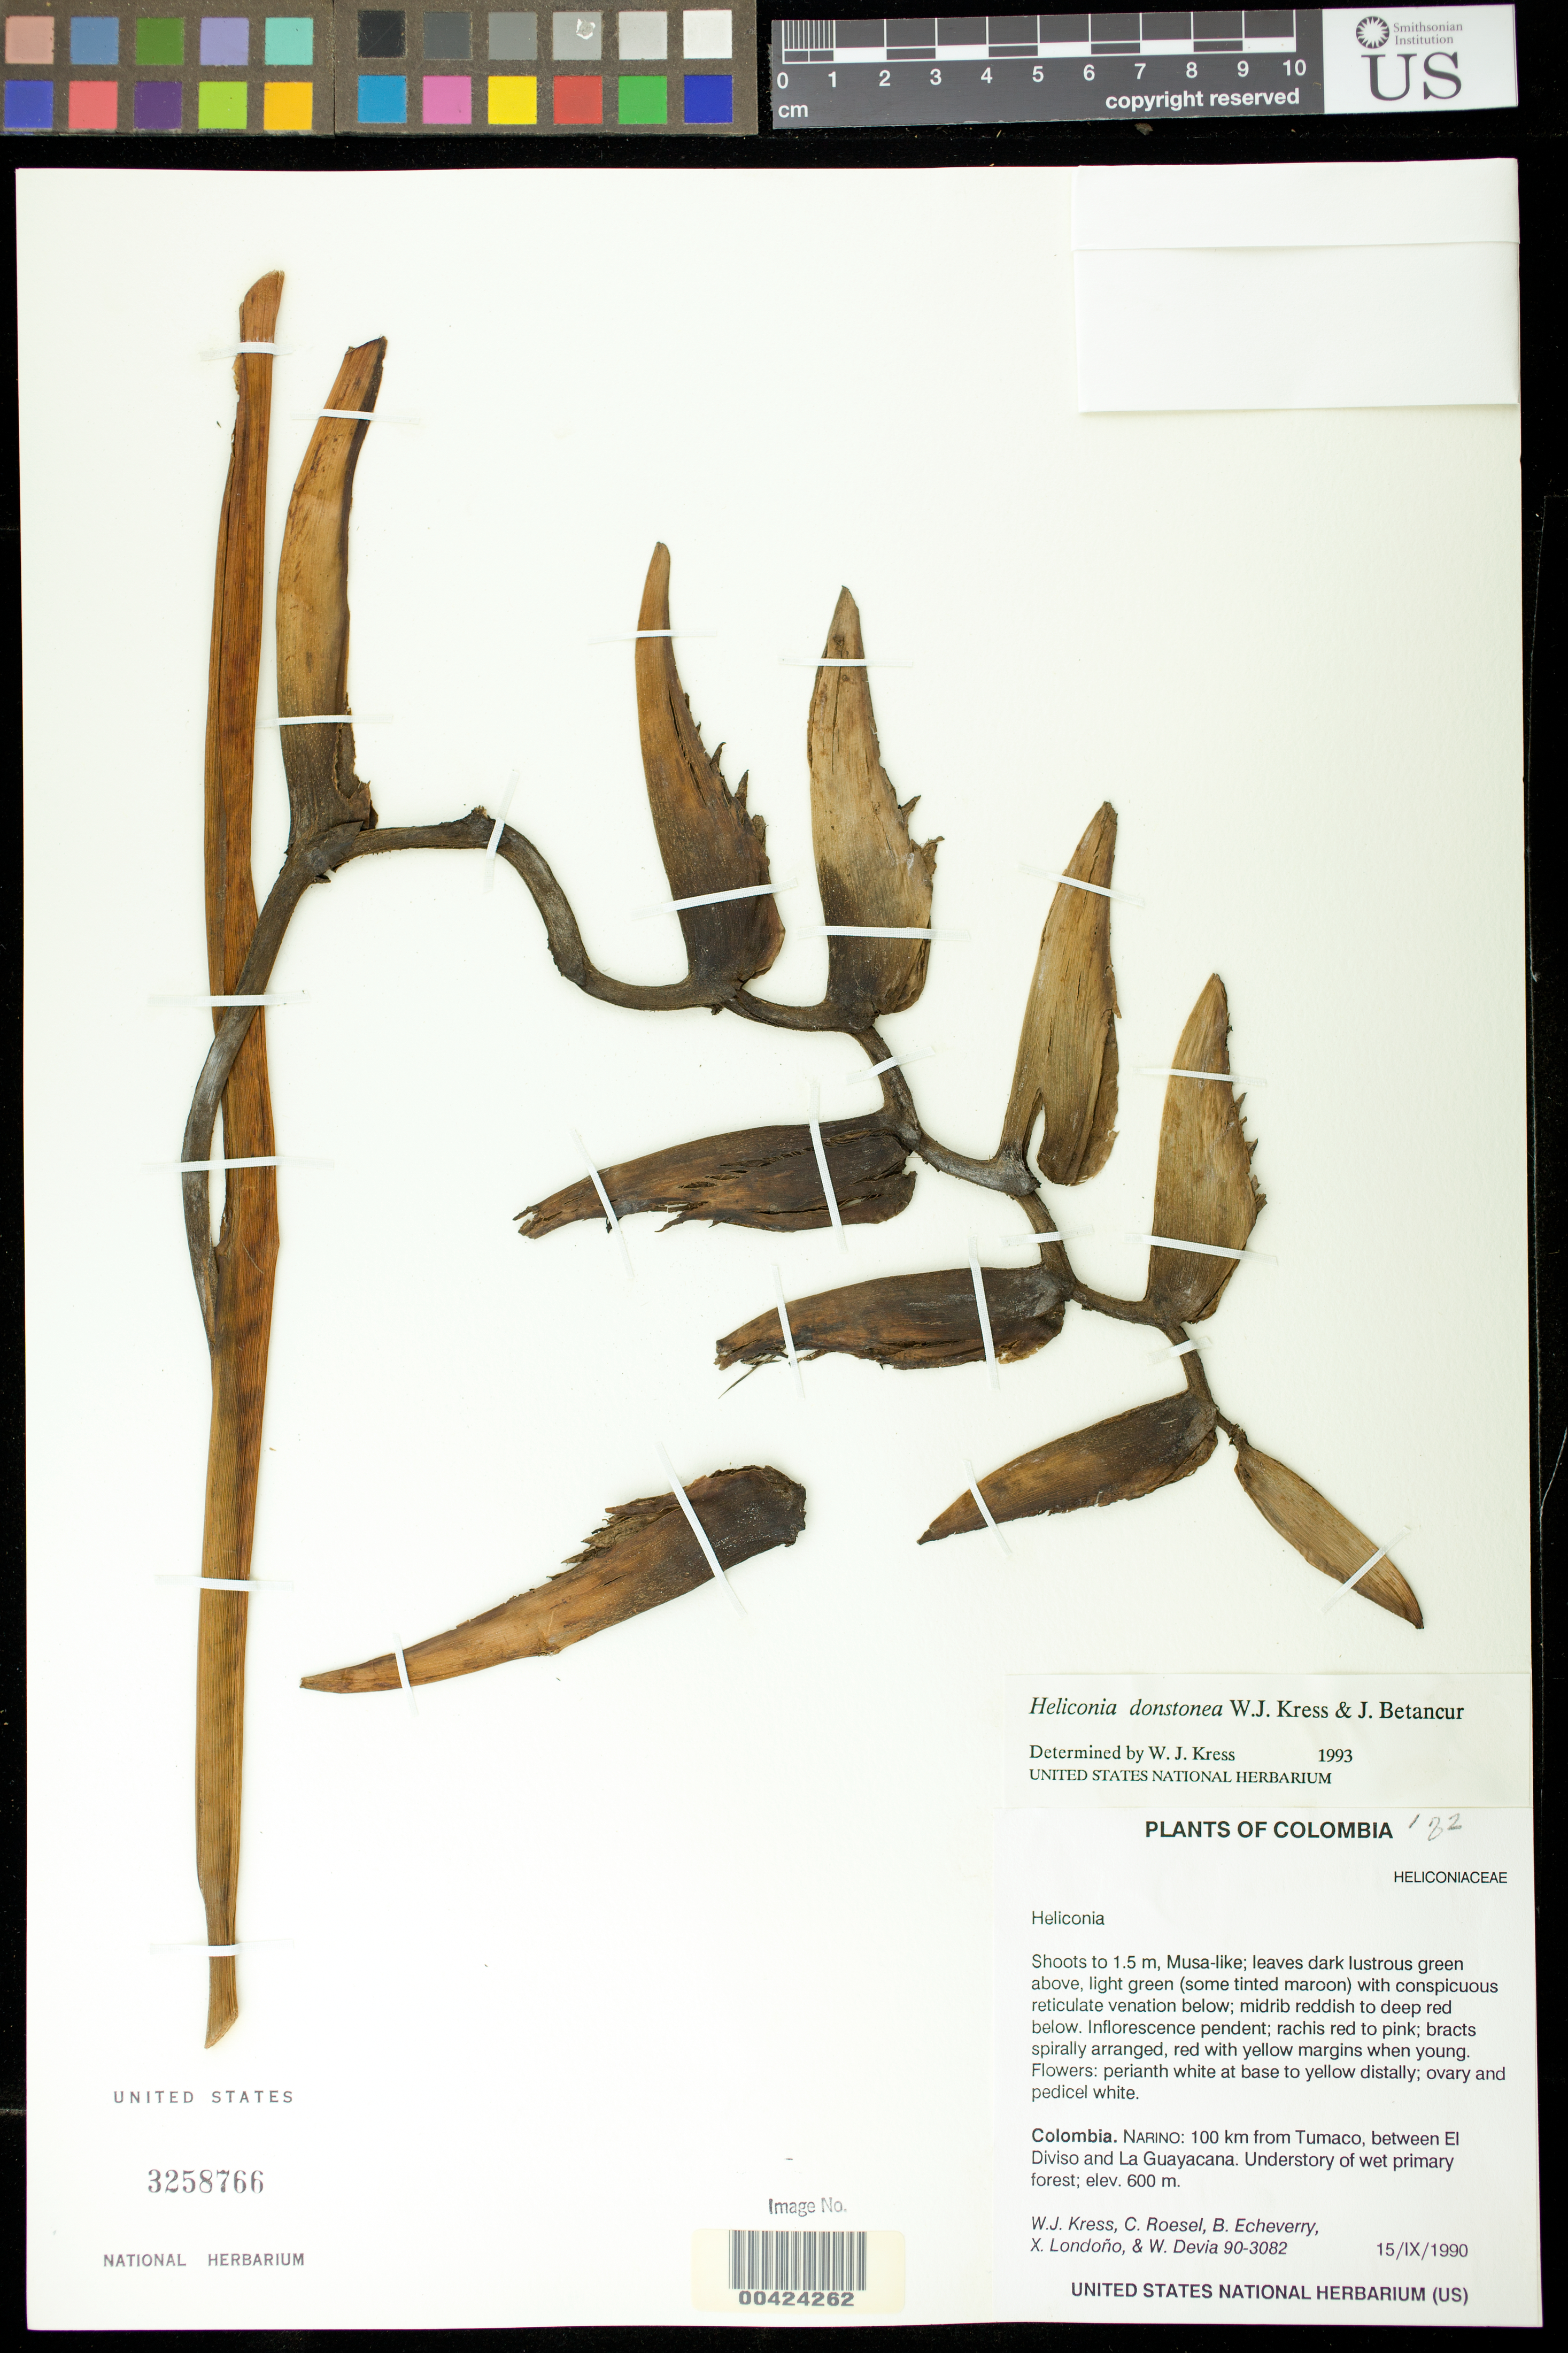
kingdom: Plantae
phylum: Tracheophyta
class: Liliopsida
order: Zingiberales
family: Heliconiaceae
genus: Heliconia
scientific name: Heliconia donstonea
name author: W.J. Kress & Betancur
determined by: Kress, W. J., (US), Smithsonian Institution - National Museum of Natural History (UNITED STATES)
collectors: W. J. Kress, C. S. Roesel, B. Echeverry, X. Londoño & W. Devia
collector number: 90-3082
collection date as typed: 15 Sep 1990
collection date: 1990-09-15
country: Colombia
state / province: Nariño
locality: Between el divisio and la Guaya Cana; 100 km from Tumaco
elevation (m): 600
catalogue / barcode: US 3258766